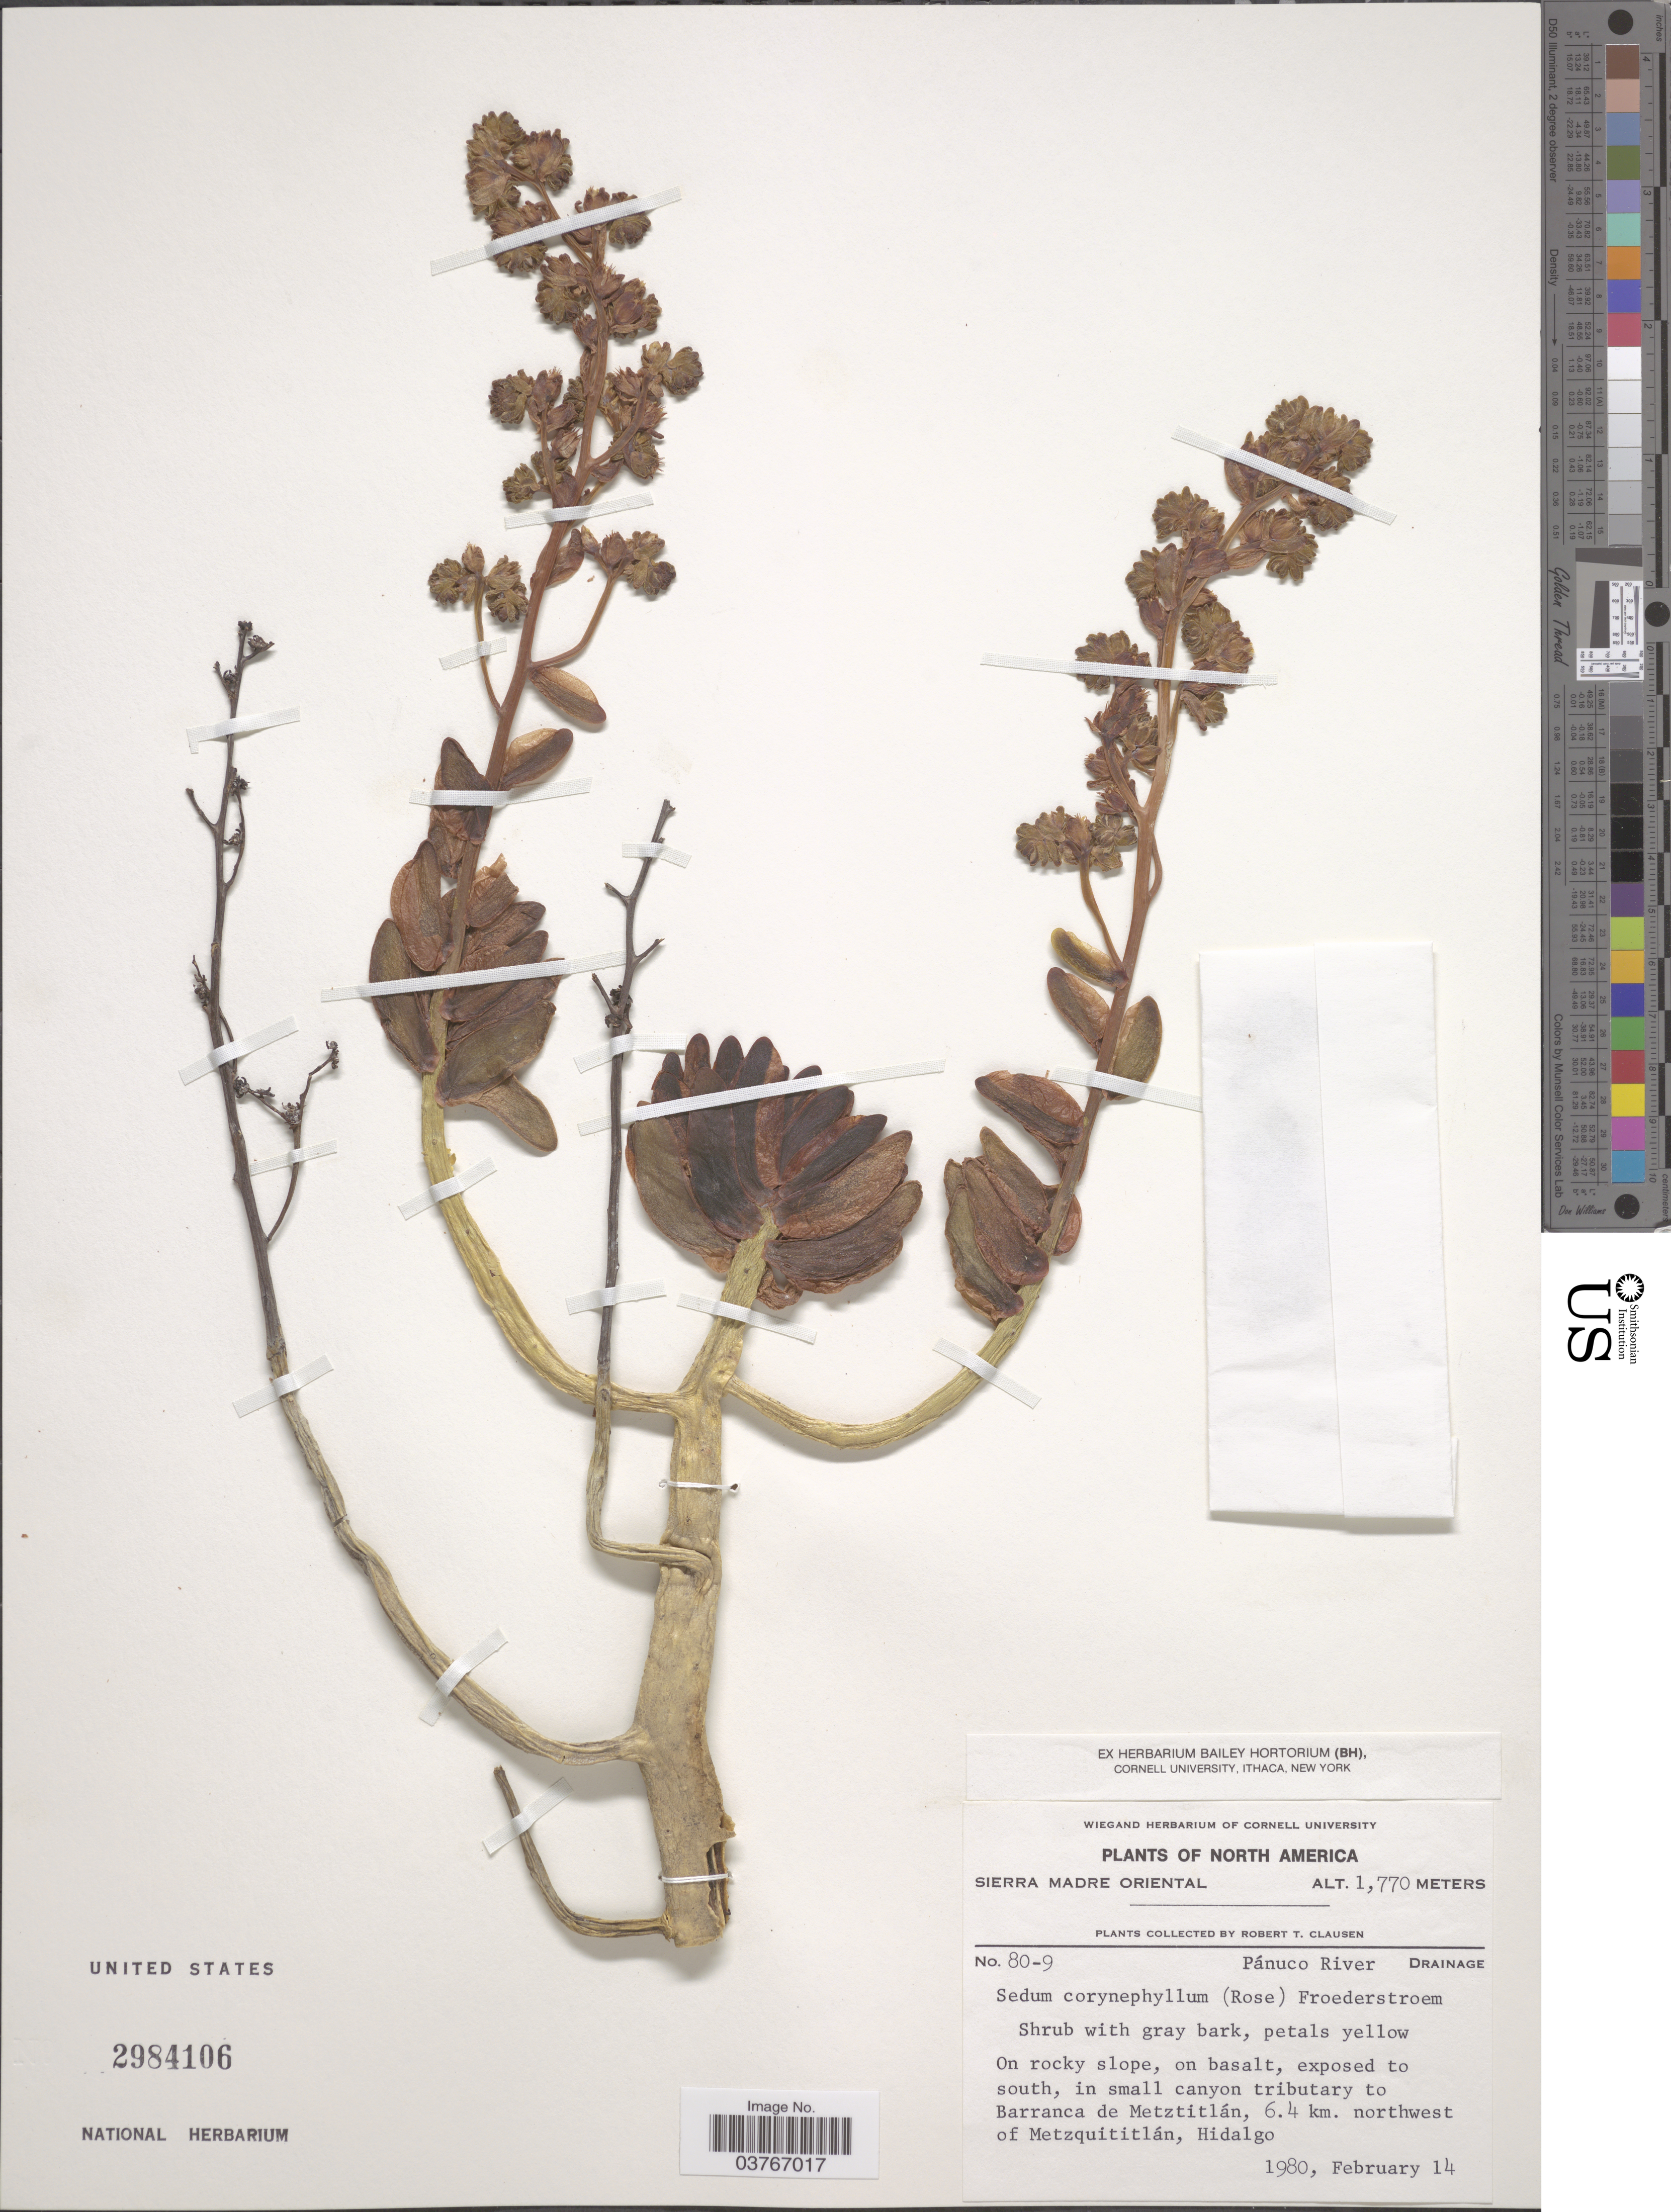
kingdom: Plantae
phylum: Tracheophyta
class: Magnoliopsida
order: Saxifragales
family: Crassulaceae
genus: Sedum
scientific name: Sedum corynephyllum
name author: Fröd.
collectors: R. T. Clausen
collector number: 80-9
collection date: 1980-02-14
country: Mexico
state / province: Hidalgo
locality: Sierra Madre Oriental. Pánuco River Drainage. On rocky slope, on basalt, exposed to south, in small canyon tributary to Barranca de Metztitlán, 6.4 km northwest of Metzquititlán.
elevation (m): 1770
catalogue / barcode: US 2984106